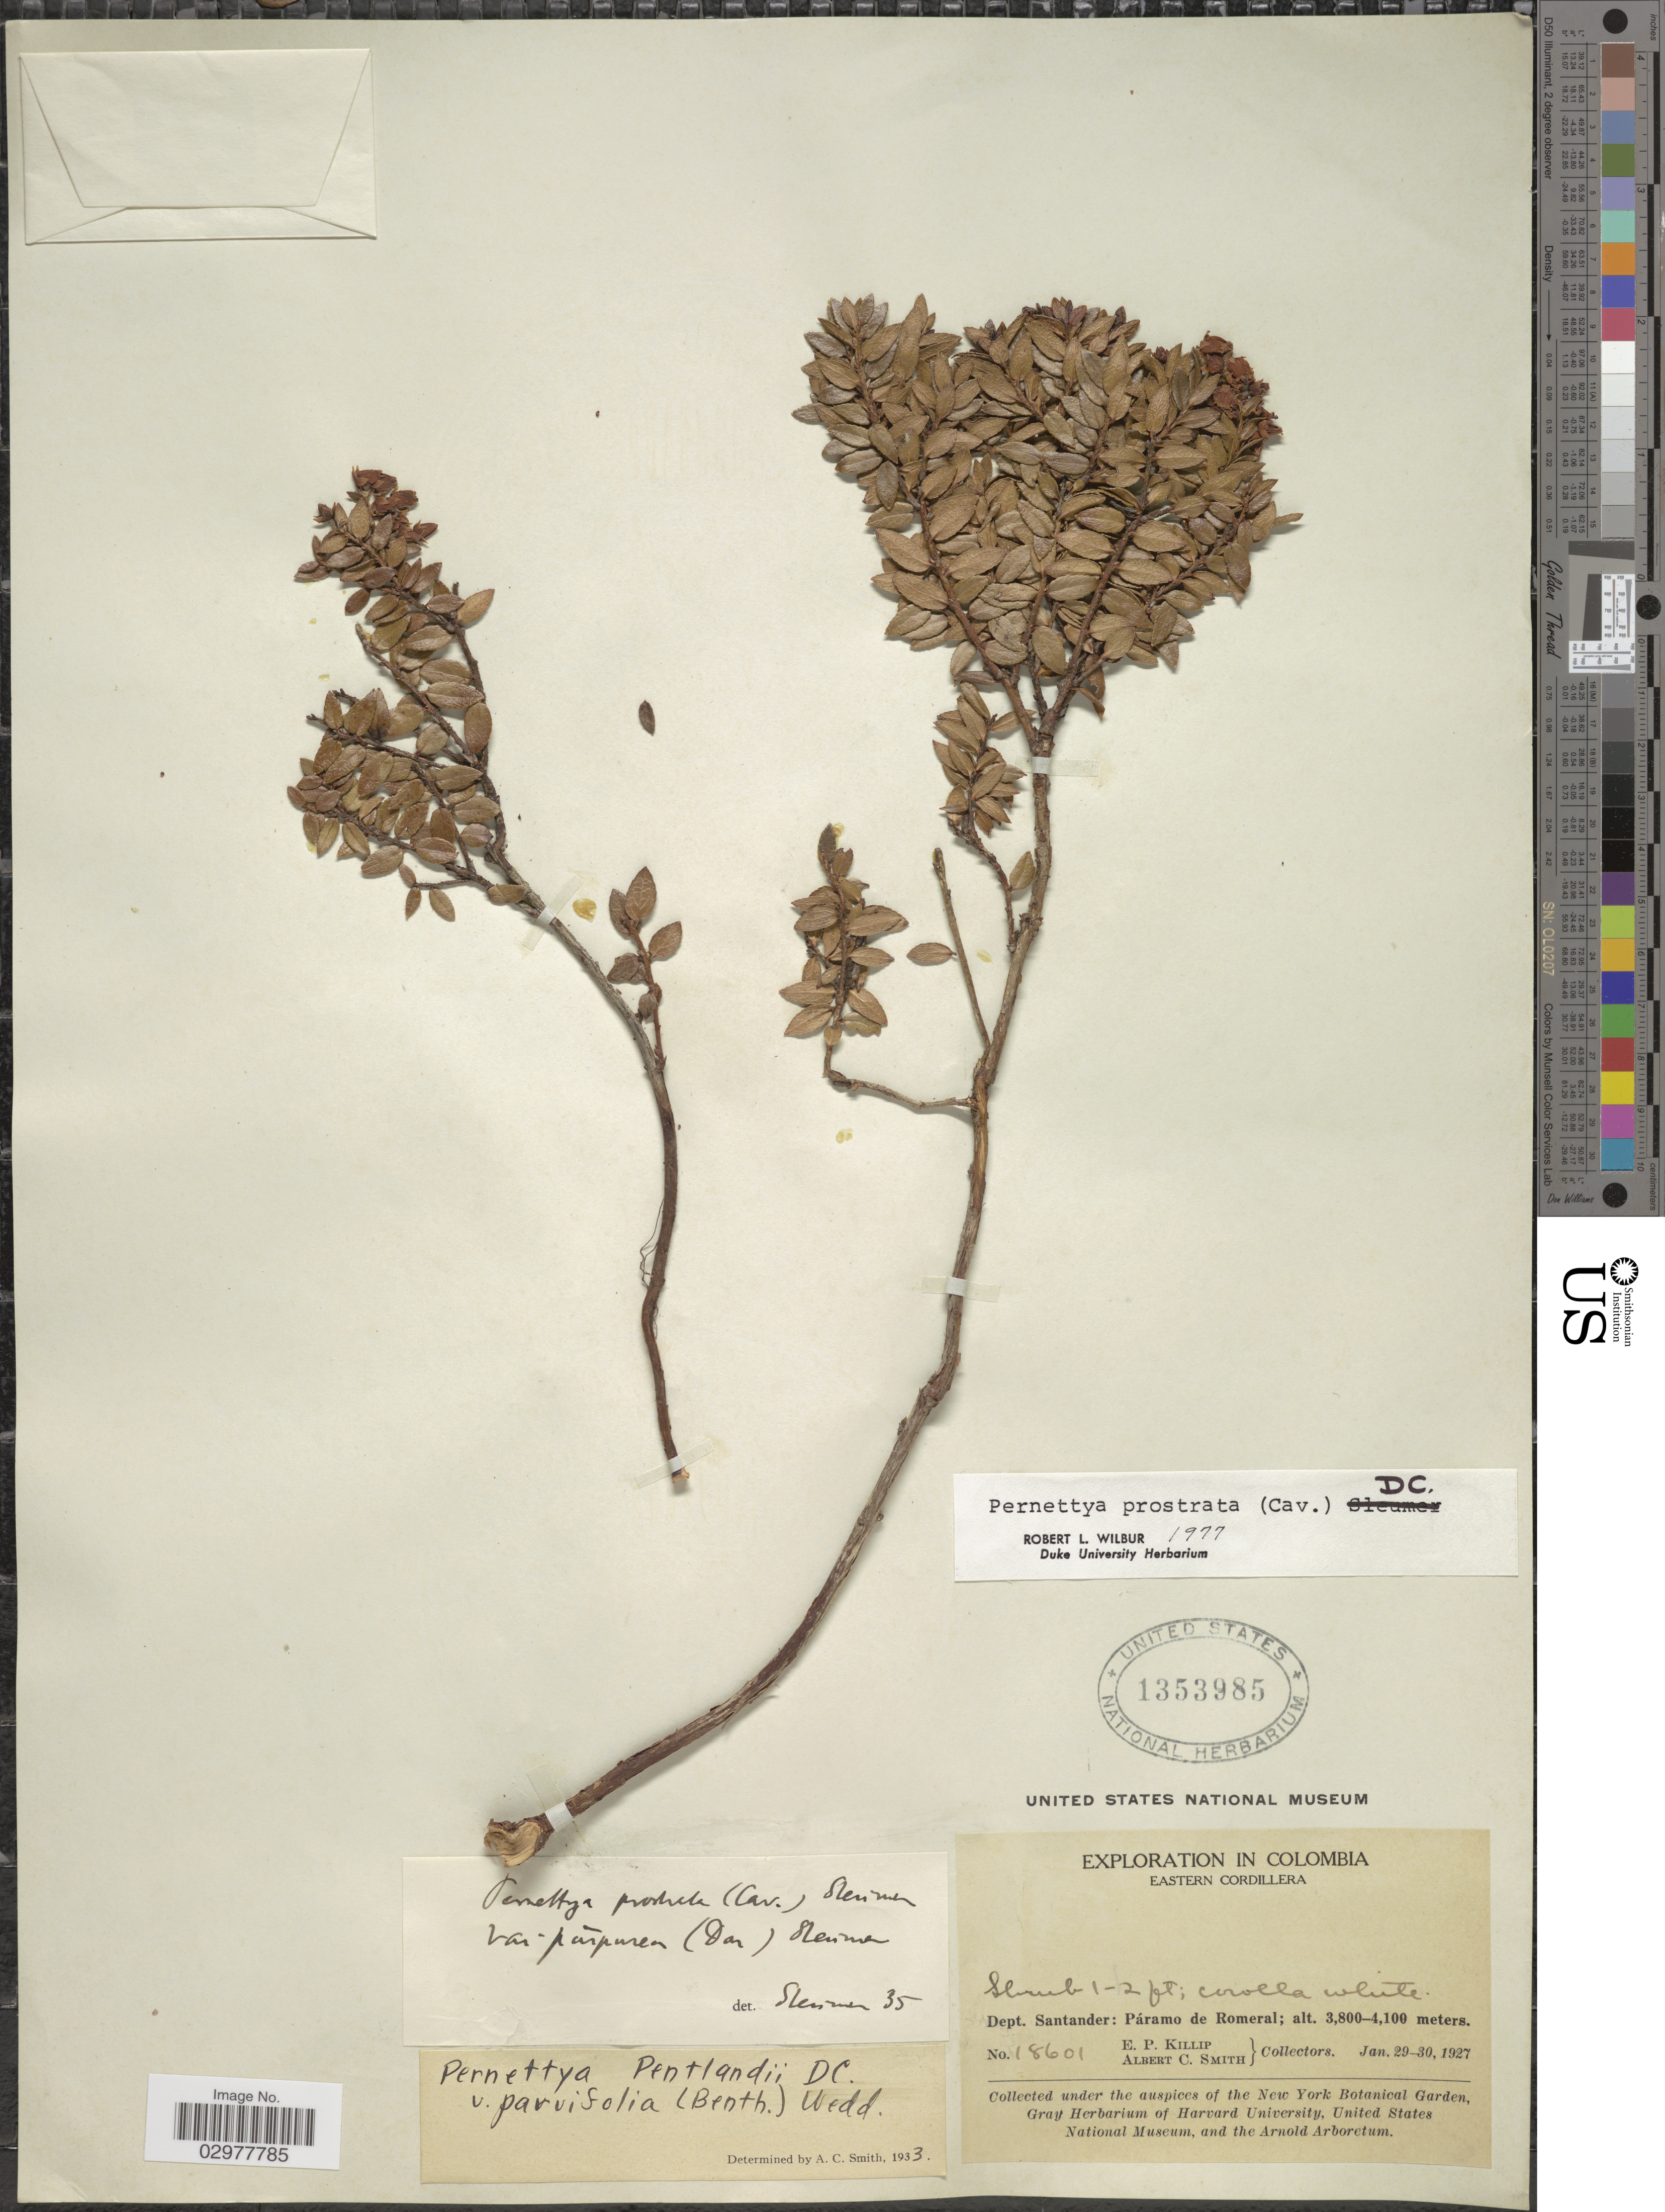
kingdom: Plantae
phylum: Tracheophyta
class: Magnoliopsida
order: Ericales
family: Ericaceae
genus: Pernettya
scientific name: Pernettya prostrata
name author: (Cav.) DC.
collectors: E. P. Killip & A. C. Smith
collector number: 18601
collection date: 1927-01-29/1927-01-30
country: Colombia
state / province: Santander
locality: Eastern Cordillera, Dept. Santander: Páramo de Romeral.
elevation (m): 3800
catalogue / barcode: US 1353985